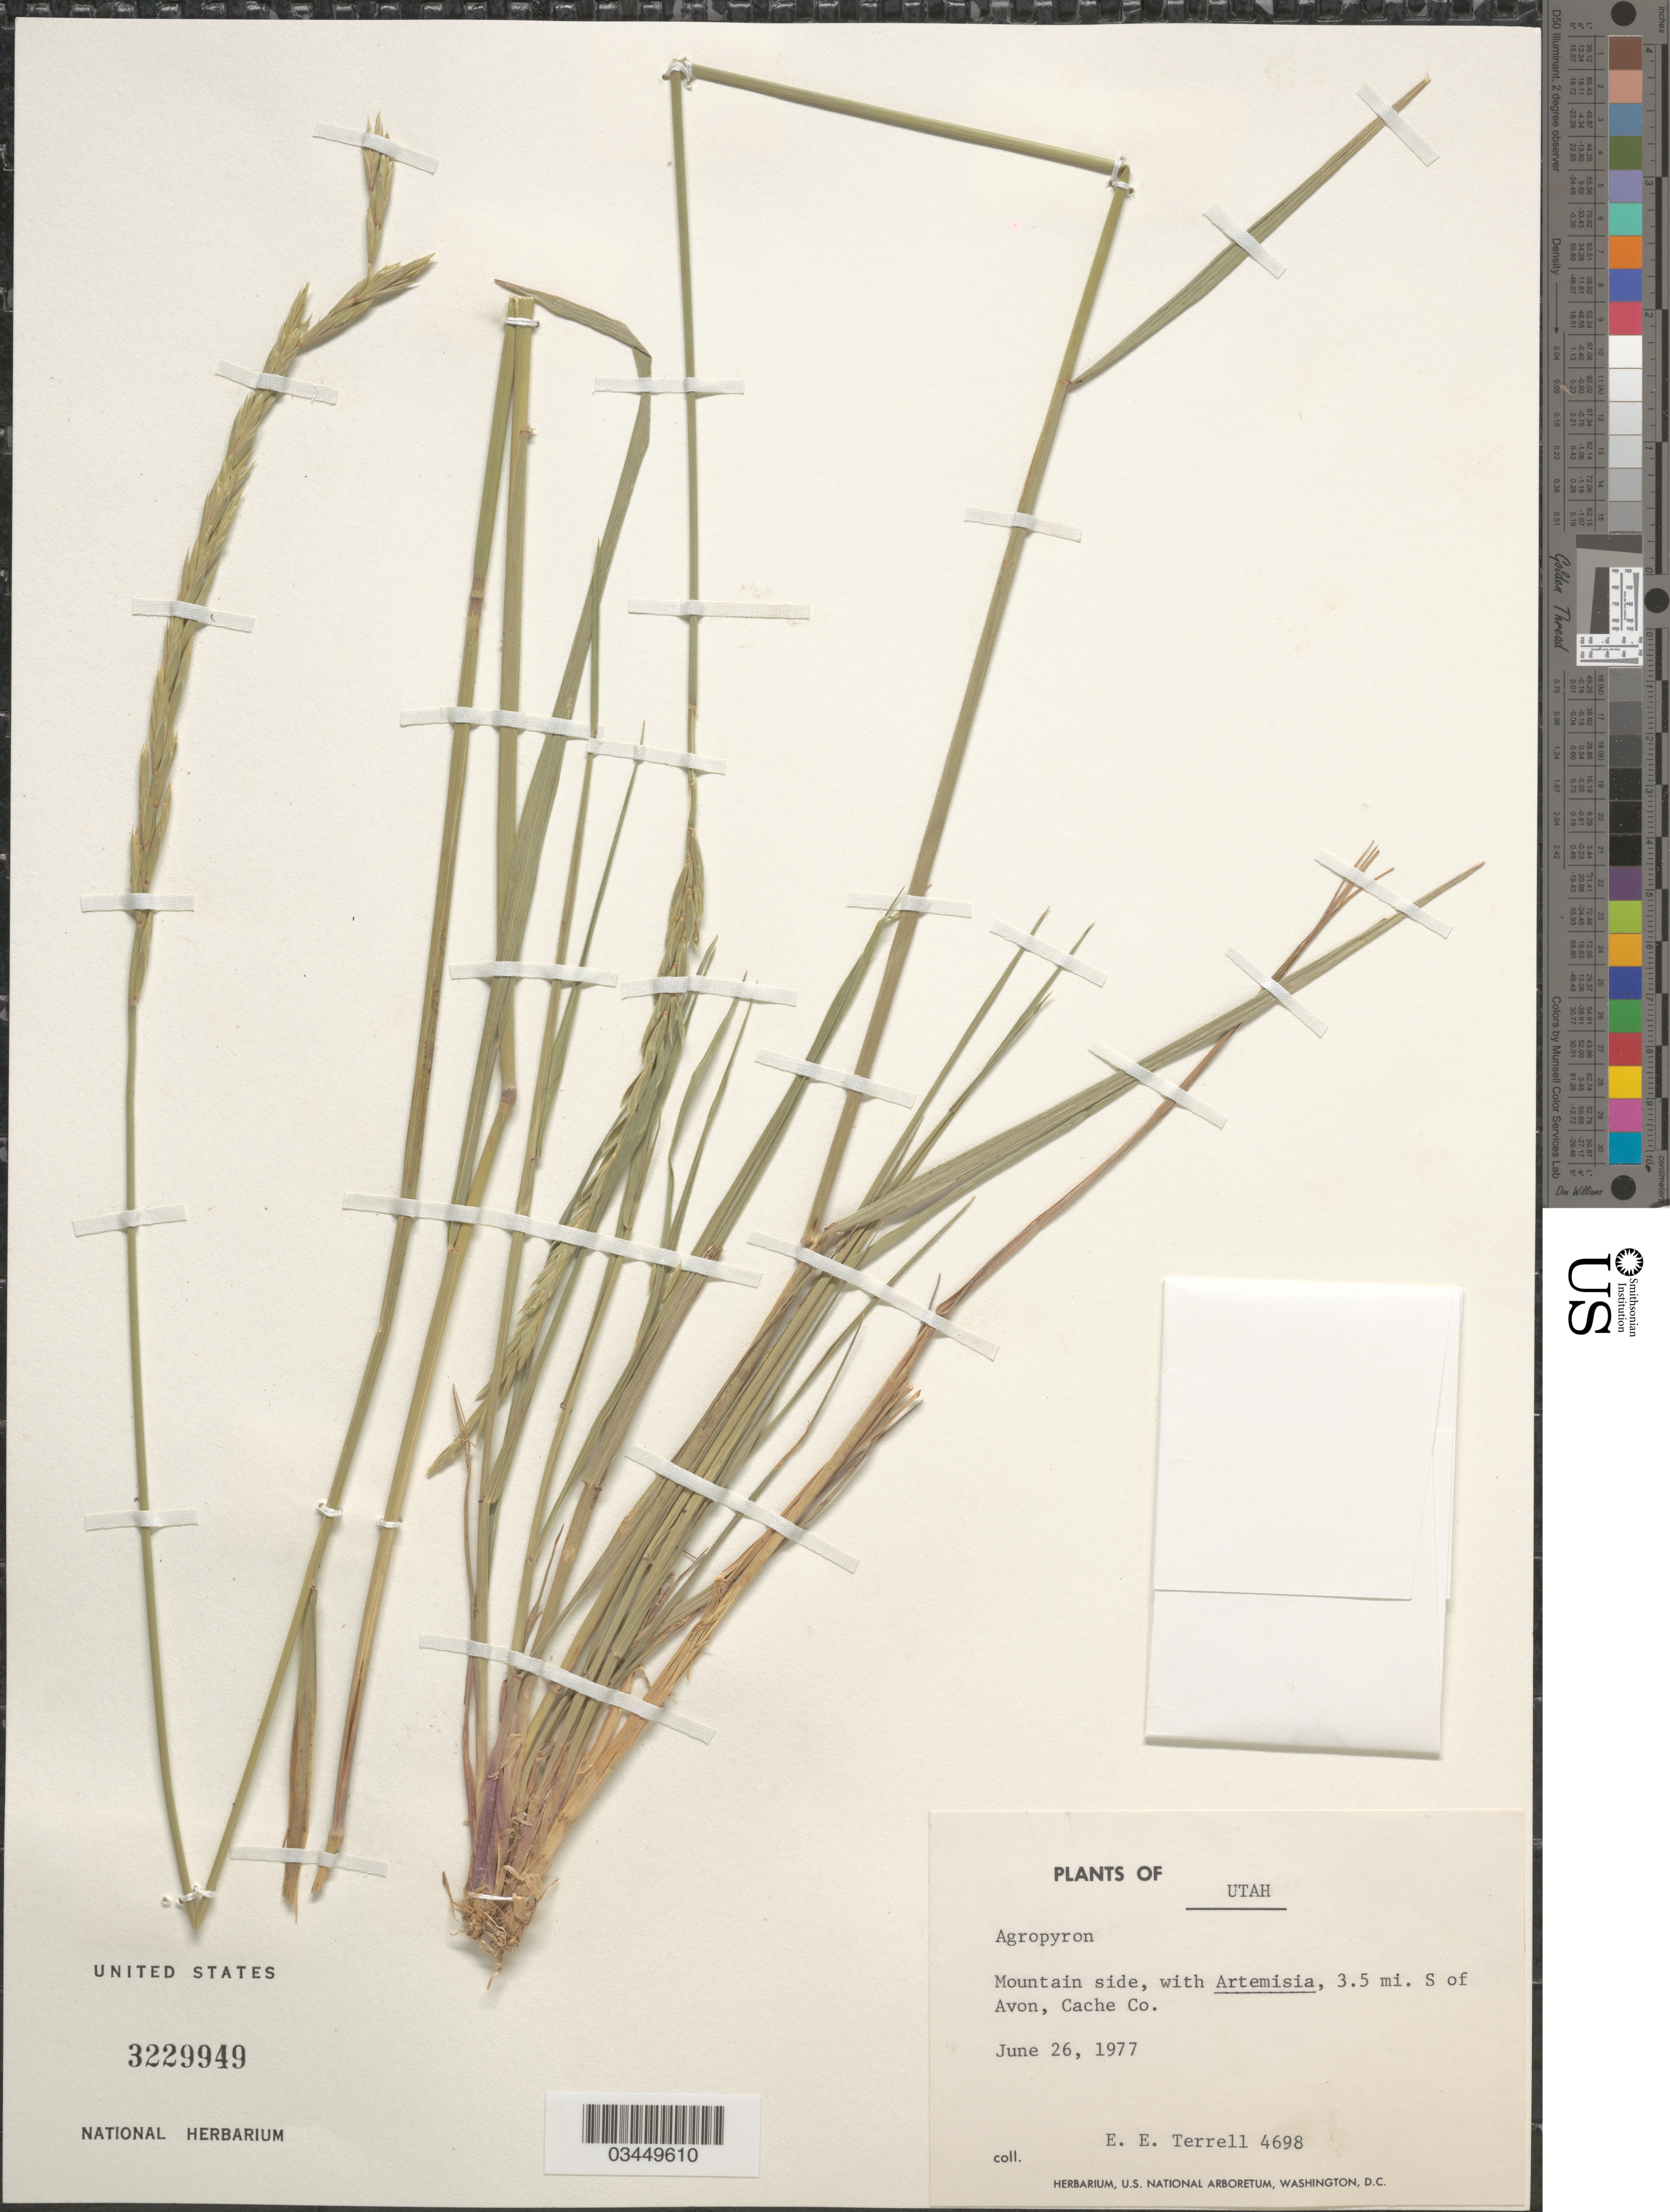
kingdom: Plantae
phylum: Tracheophyta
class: Liliopsida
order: Poales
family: Poaceae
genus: Elymus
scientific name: Elymus sp.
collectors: E. E. Terrell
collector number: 4698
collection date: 1977-06-26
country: United States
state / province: Utah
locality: Mountain side, 3.5 mi. S of Avon, Cache Co.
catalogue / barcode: US 3229949